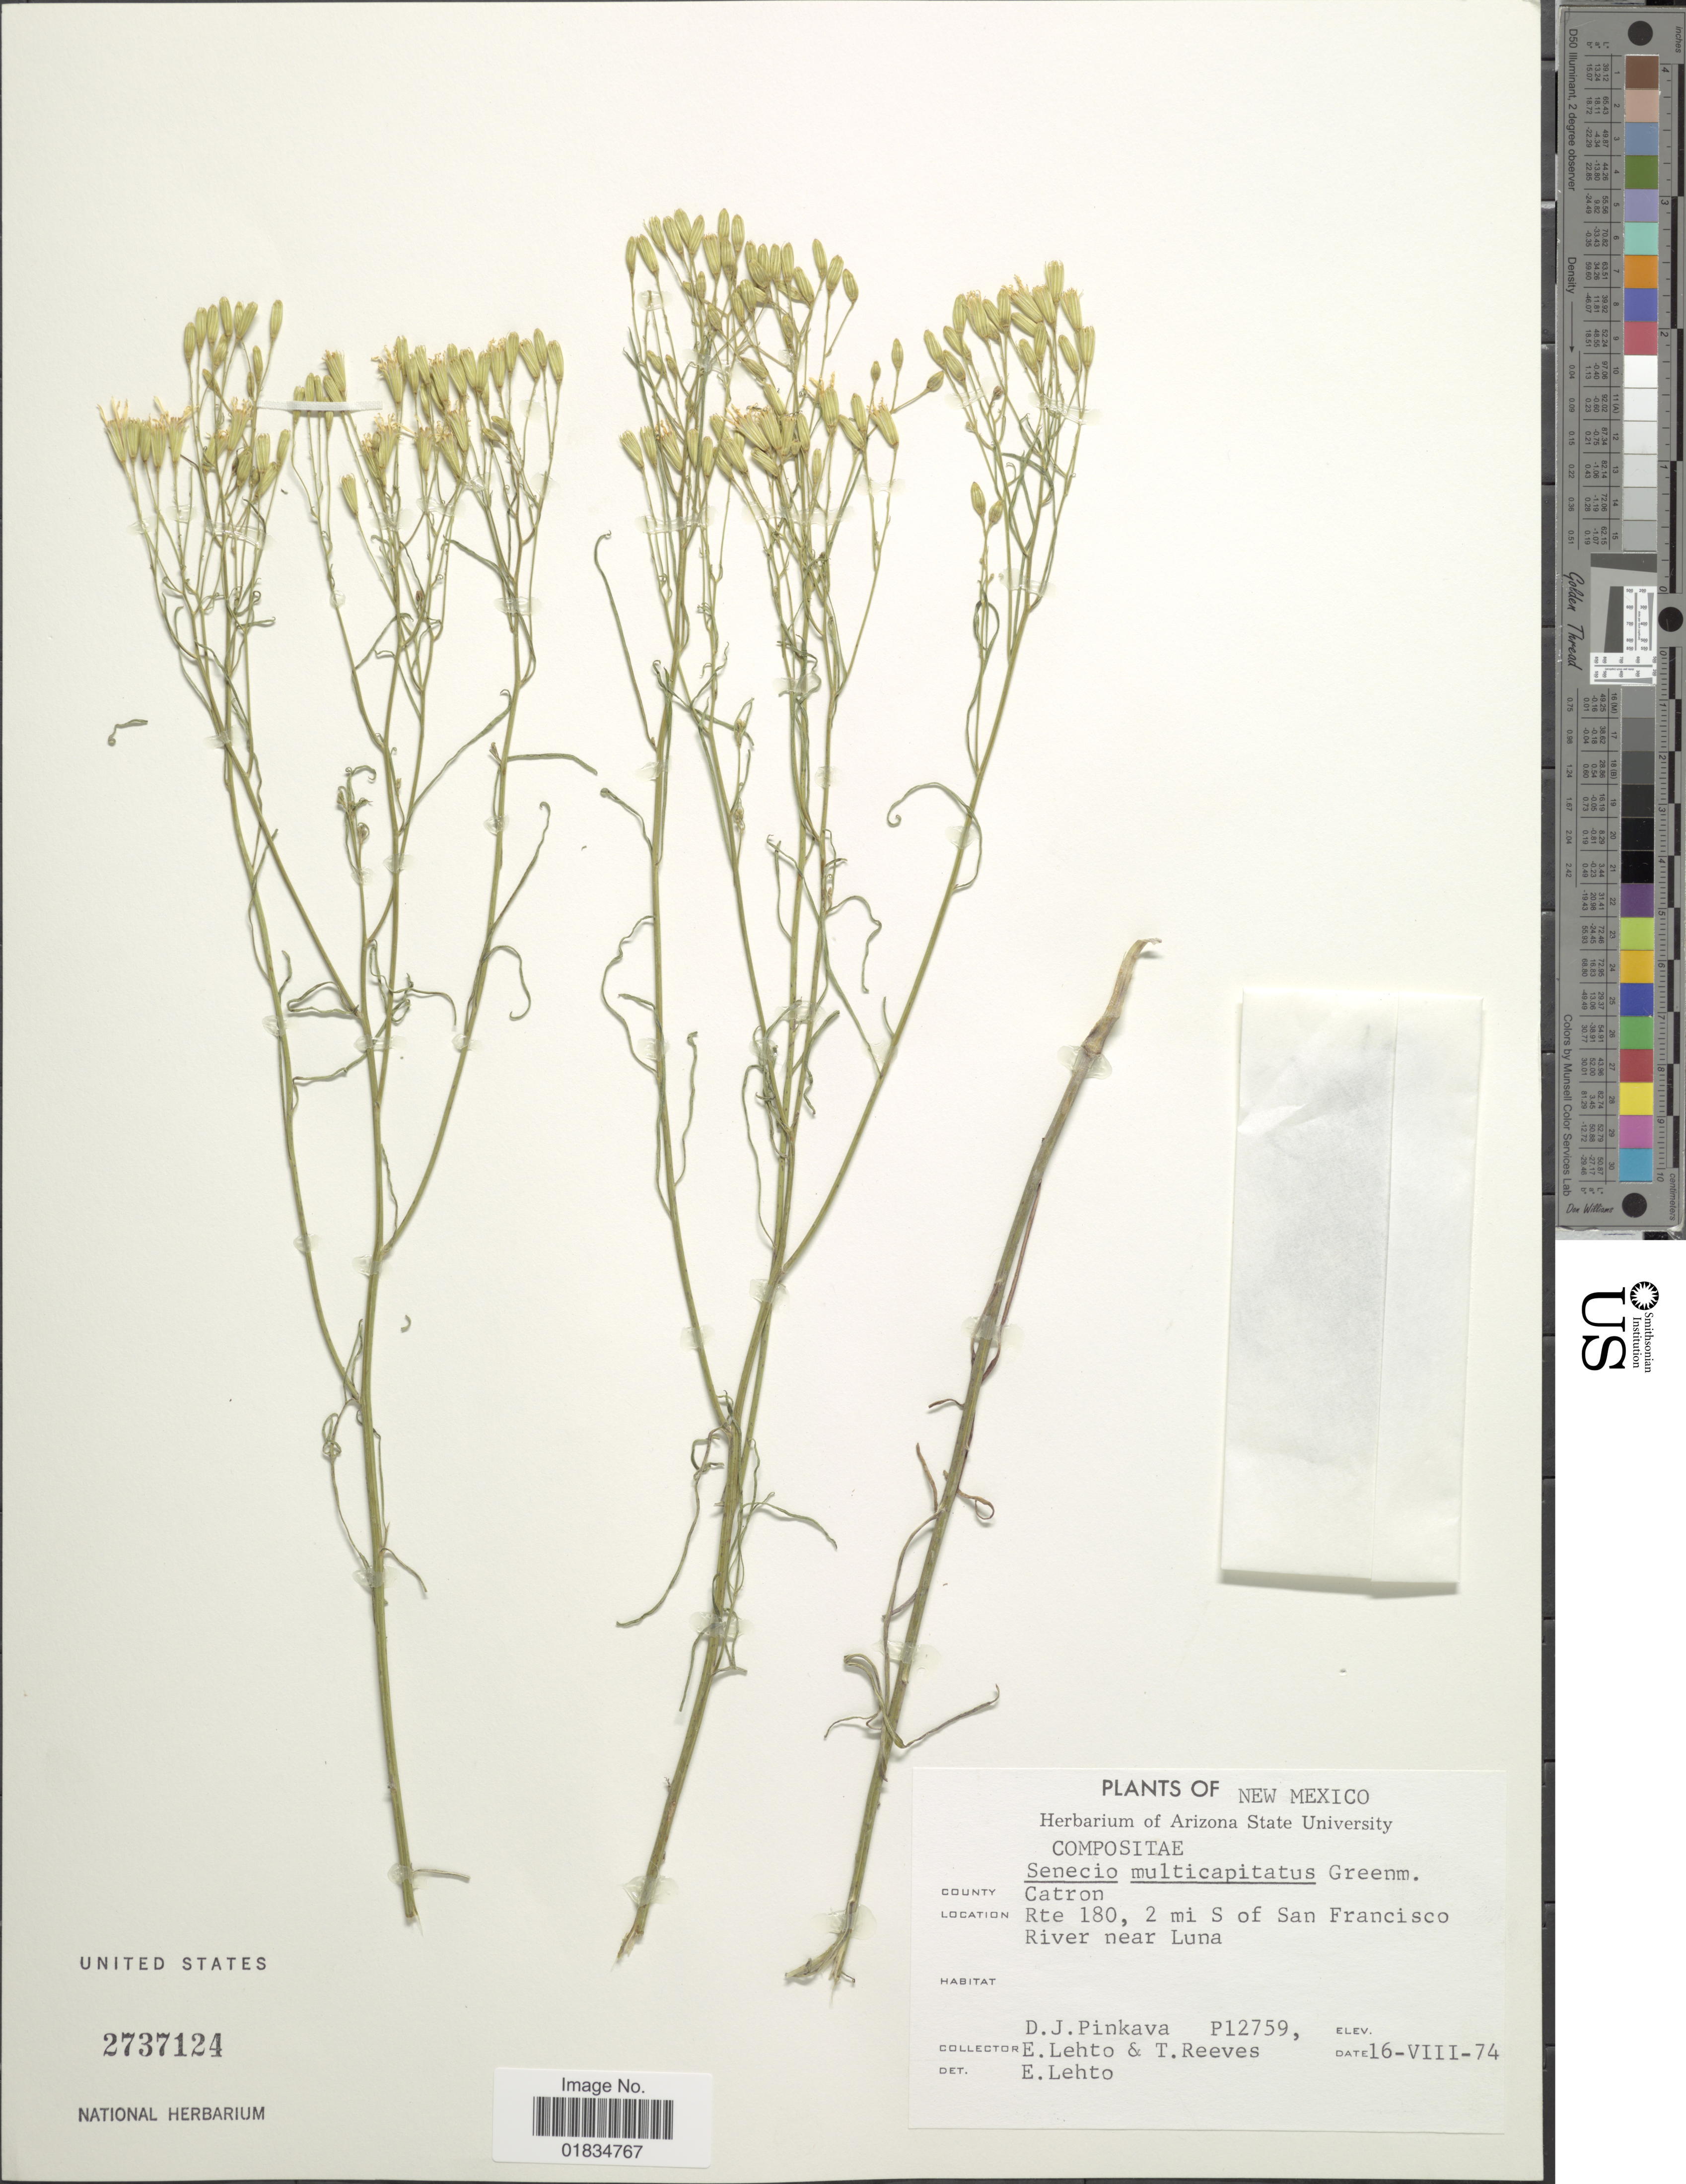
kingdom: Plantae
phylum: Tracheophyta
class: Magnoliopsida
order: Asterales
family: Asteraceae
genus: Senecio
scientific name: Senecio multicapitatus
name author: Greenm.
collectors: D. J. Pinkava, E. Lehto & T. Reeves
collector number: P12759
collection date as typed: Transcribed d/m/y: 16/8/74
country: United States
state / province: New Mexico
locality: Rte 180, 2 mi S of San Francisco River Near Luna, County Catron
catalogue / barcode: US 2737124